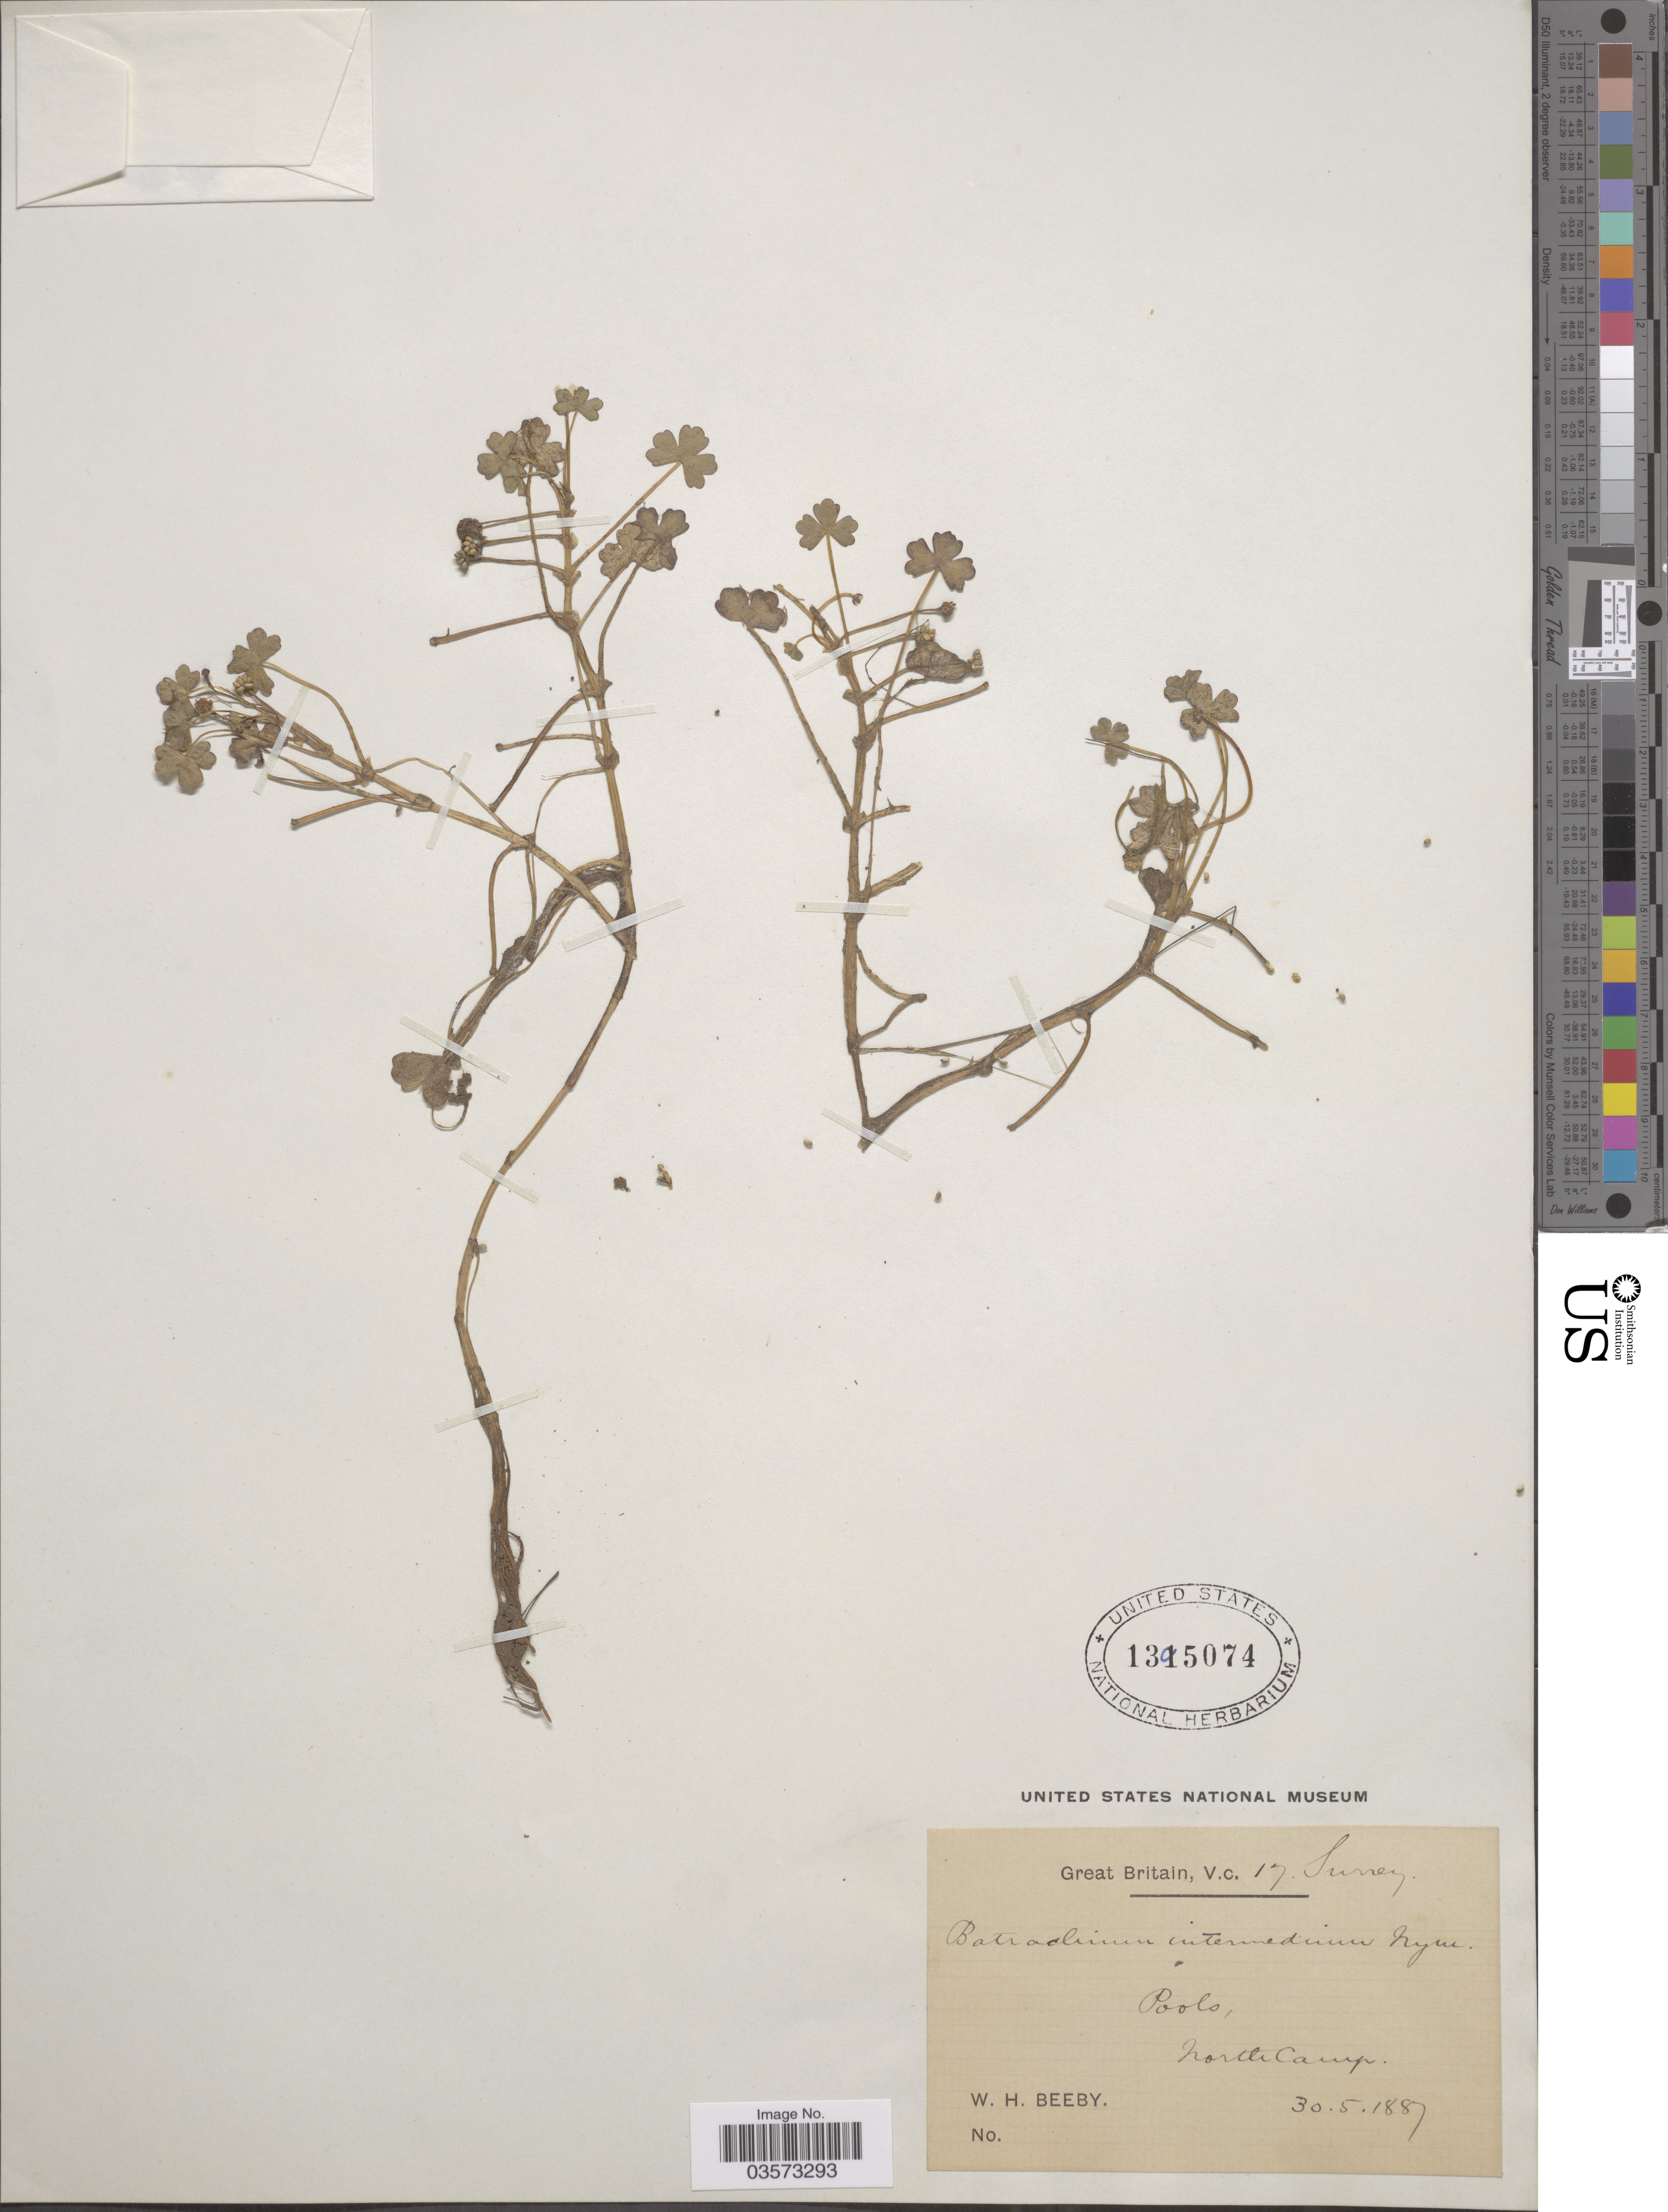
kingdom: Plantae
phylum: Tracheophyta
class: Magnoliopsida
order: Ranunculales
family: Ranunculaceae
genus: Ranunculus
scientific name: Ranunculus sardous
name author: Crantz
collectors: W. Beeby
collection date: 1887-05-30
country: United Kingdom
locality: Great Britain, V.c. 17 Surrey. Pools, North Camp.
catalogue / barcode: US 1395074